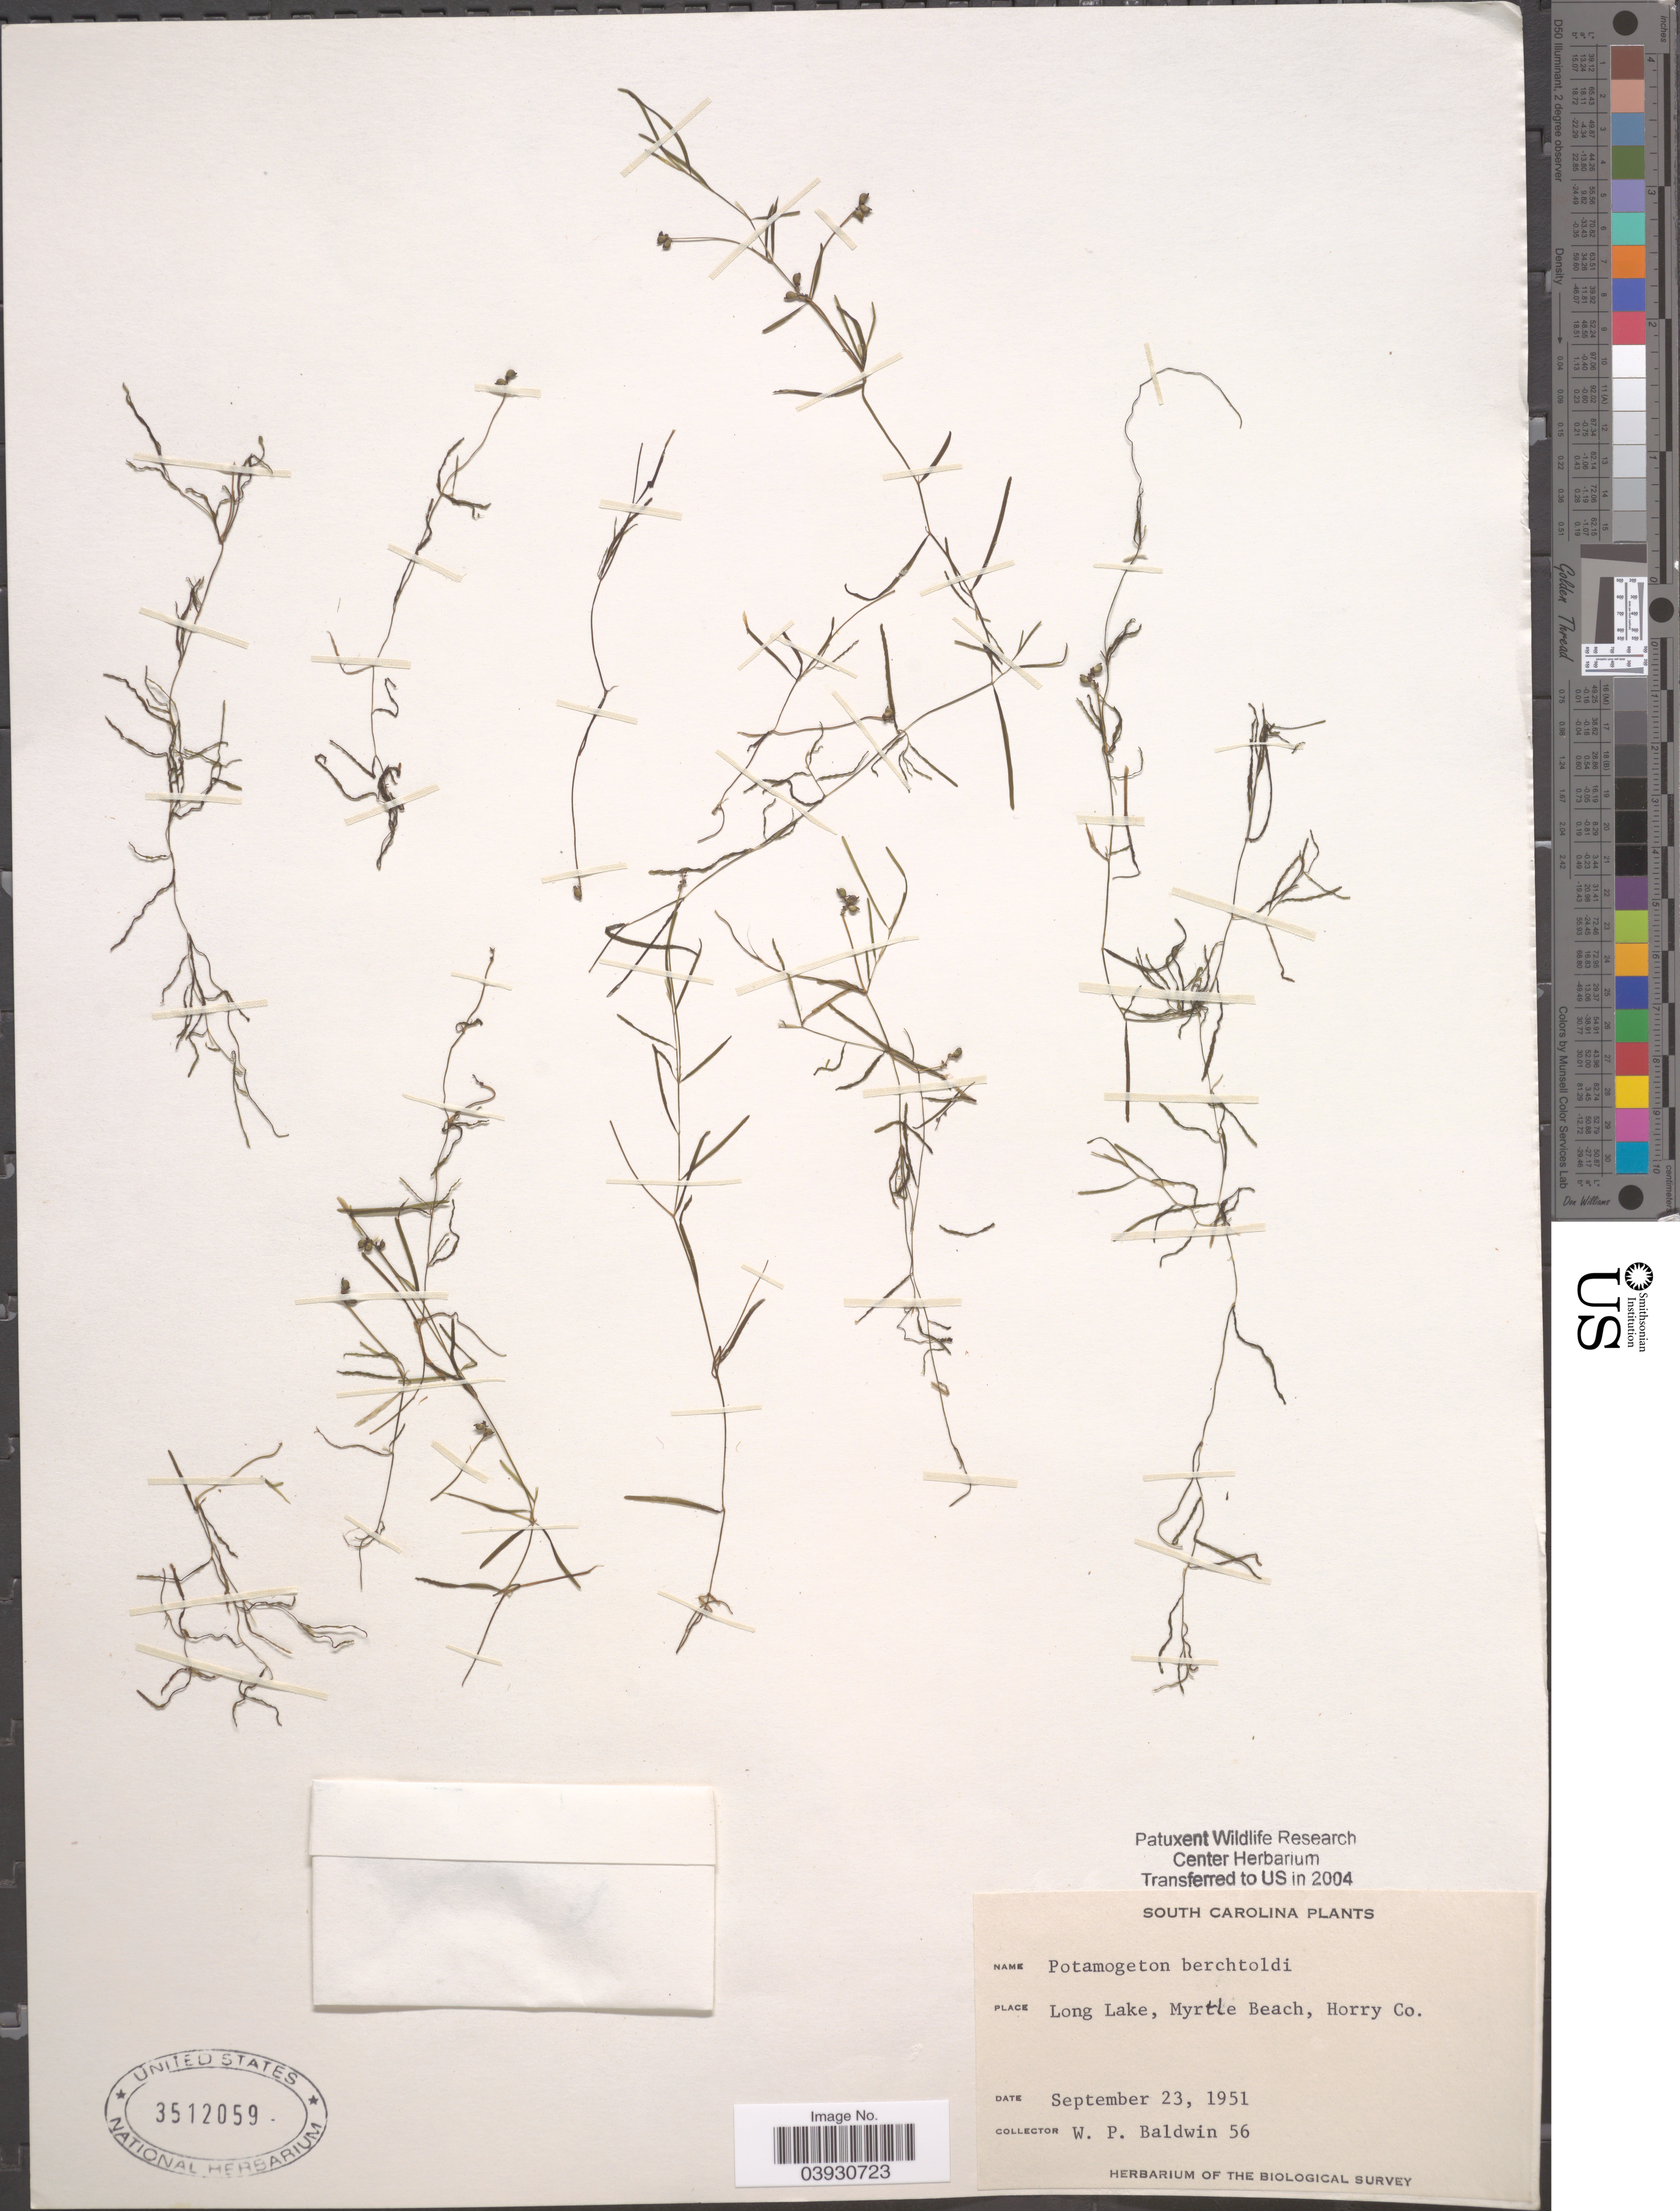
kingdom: Plantae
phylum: Tracheophyta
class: Liliopsida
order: Alismatales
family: Potamogetonaceae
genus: Potamogeton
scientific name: Potamogeton pusillus var. pusillus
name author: L.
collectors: W. Baldwin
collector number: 56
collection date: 1951-09-23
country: United States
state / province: South Carolina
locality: Long Lake, Myrtle Beach, Horry Co.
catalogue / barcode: US 3512059